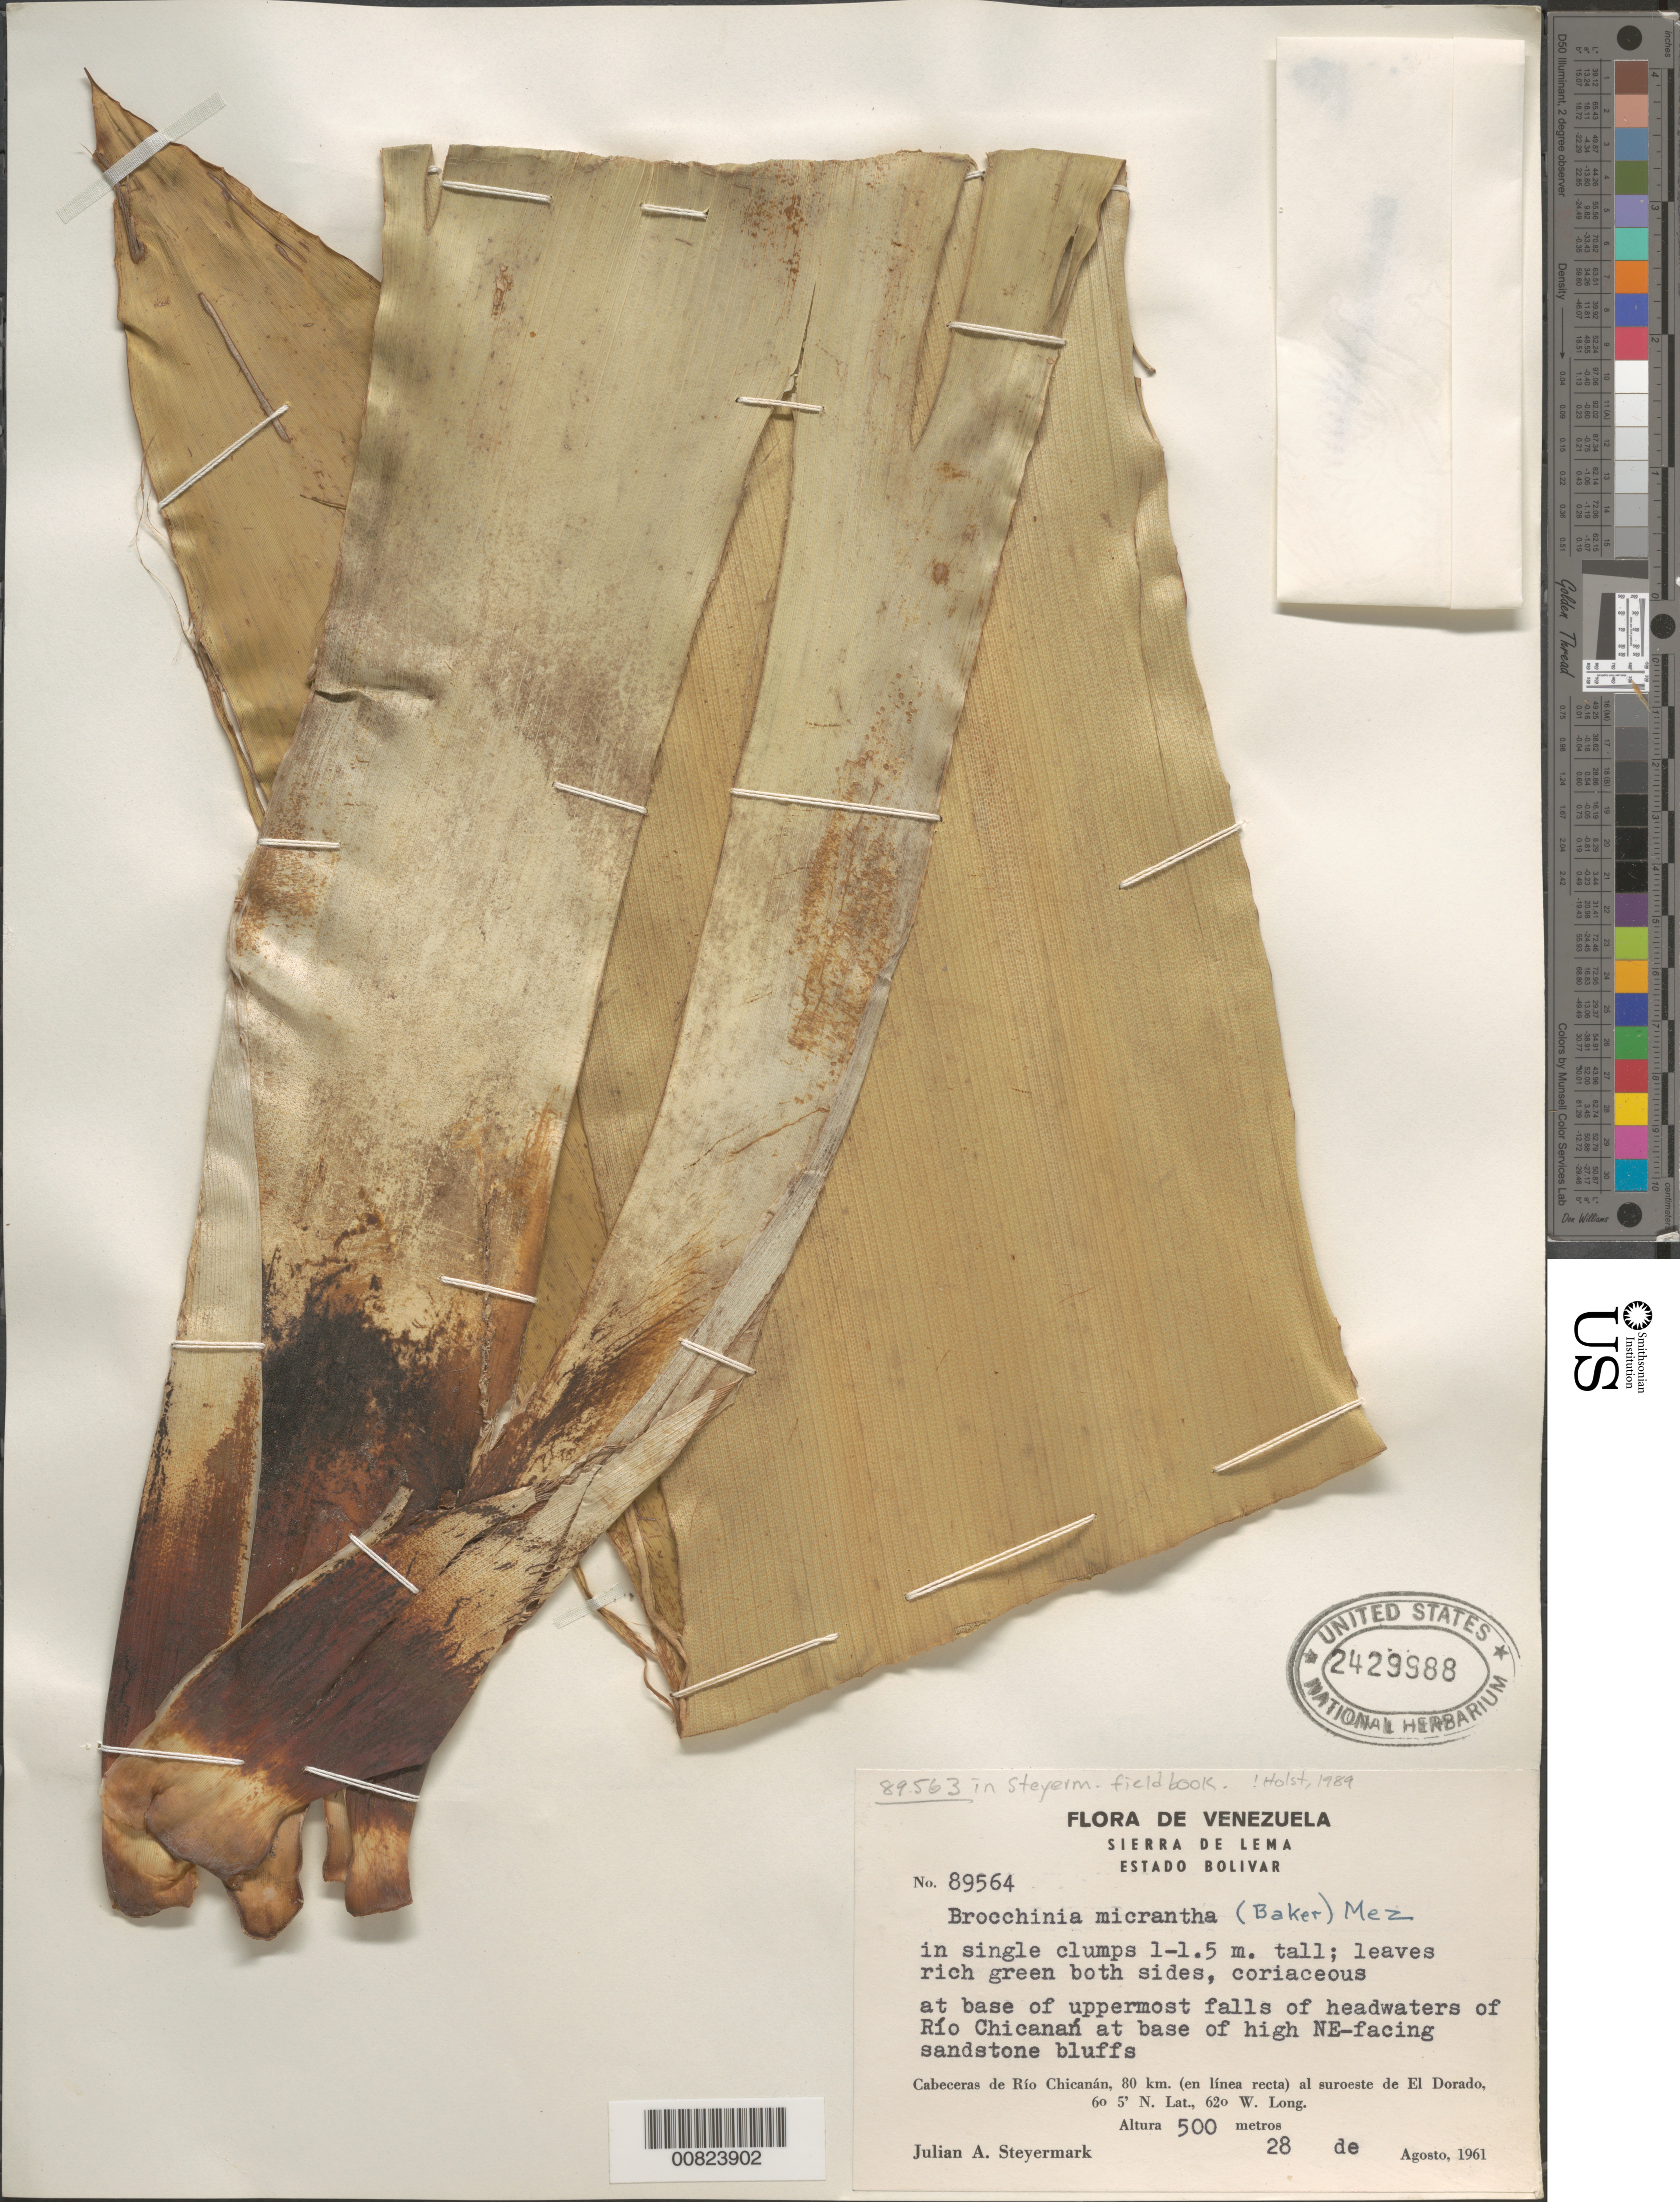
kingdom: Plantae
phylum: Tracheophyta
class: Liliopsida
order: Poales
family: Bromeliaceae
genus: Brocchinia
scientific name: Brocchinia micrantha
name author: (Baker) Mez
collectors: J. Steyermark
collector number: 89564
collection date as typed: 28-Aug-61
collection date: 1961-08-28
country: Venezuela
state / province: Bolívar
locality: Sierra de Lema, Cabeceras de Río Chicanán, 80 km in straight line to SW of El Dorado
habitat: Open banks at base of uppermost waterfall of headwaters of Rio Chicanan at base of high NE-facing sandstone bluffs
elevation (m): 500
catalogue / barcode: US 2429988